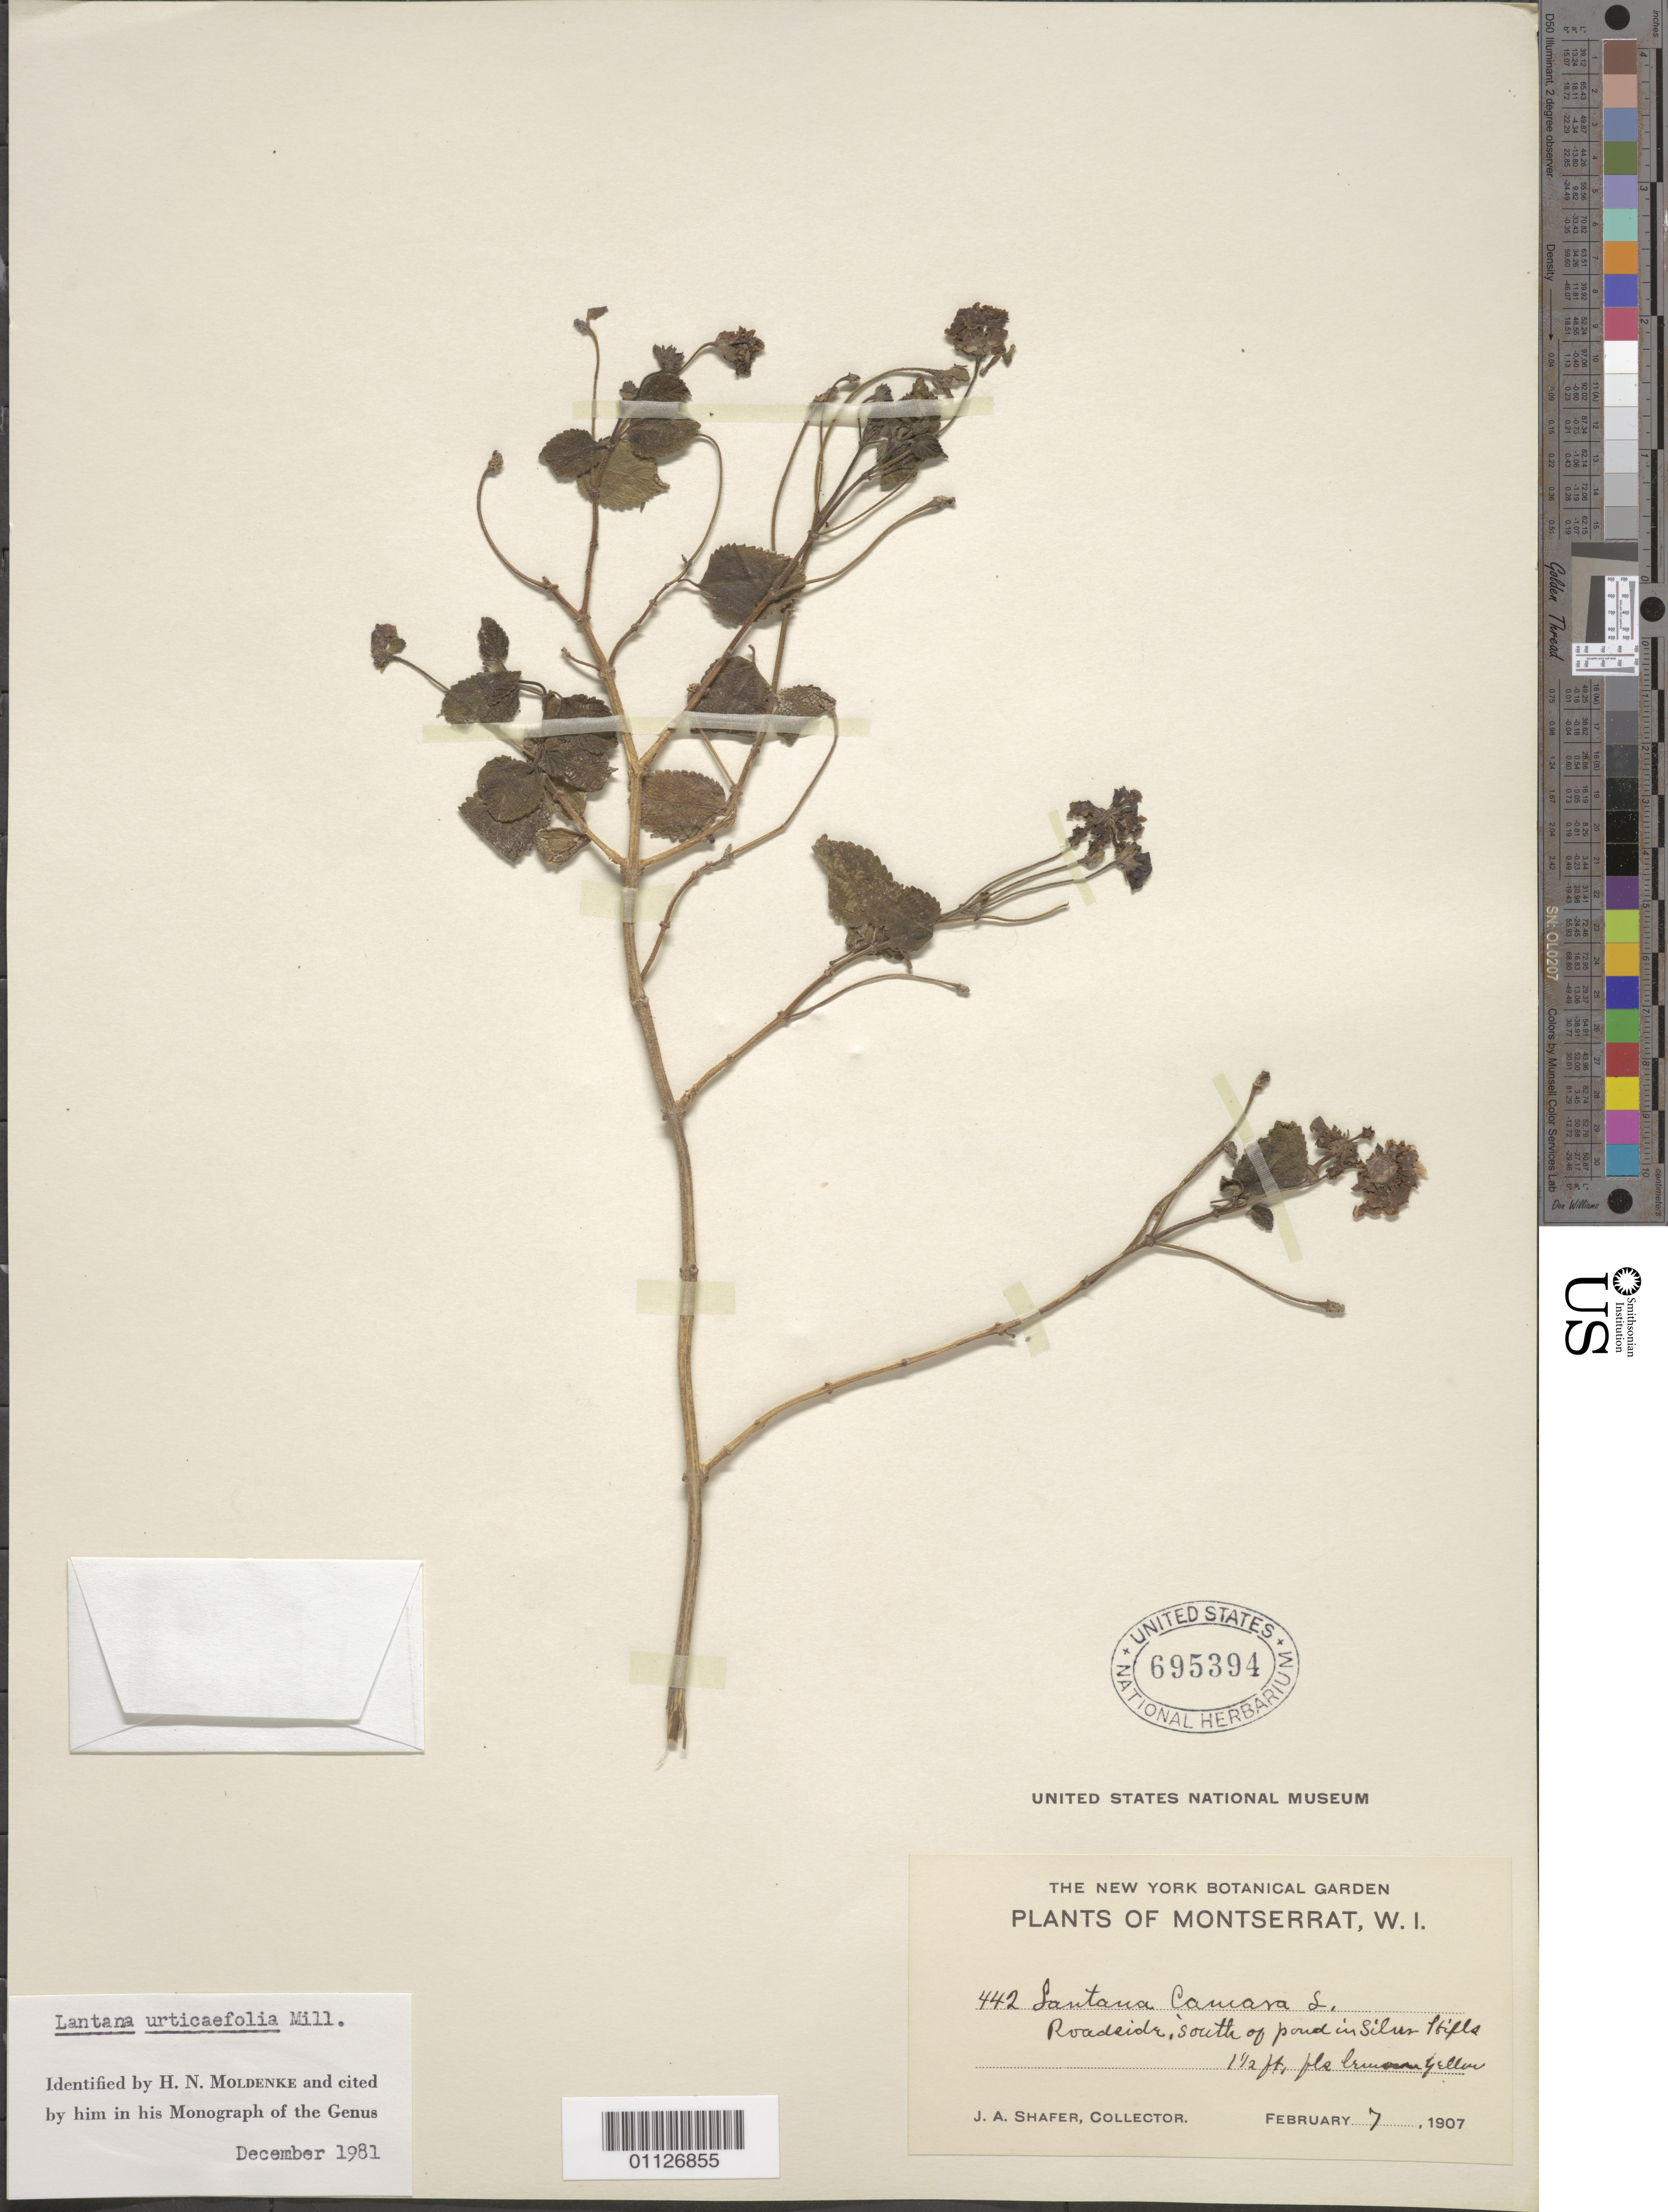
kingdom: Plantae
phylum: Tracheophyta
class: Magnoliopsida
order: Lamiales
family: Verbenaceae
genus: Lantana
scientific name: Lantana urticifolia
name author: Mill.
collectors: J. A. Shafer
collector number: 442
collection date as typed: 07 Feb 1907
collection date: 1907-02-07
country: Montserrat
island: Montserrat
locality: Roadside S of pond in Silver Hills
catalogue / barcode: US 695394